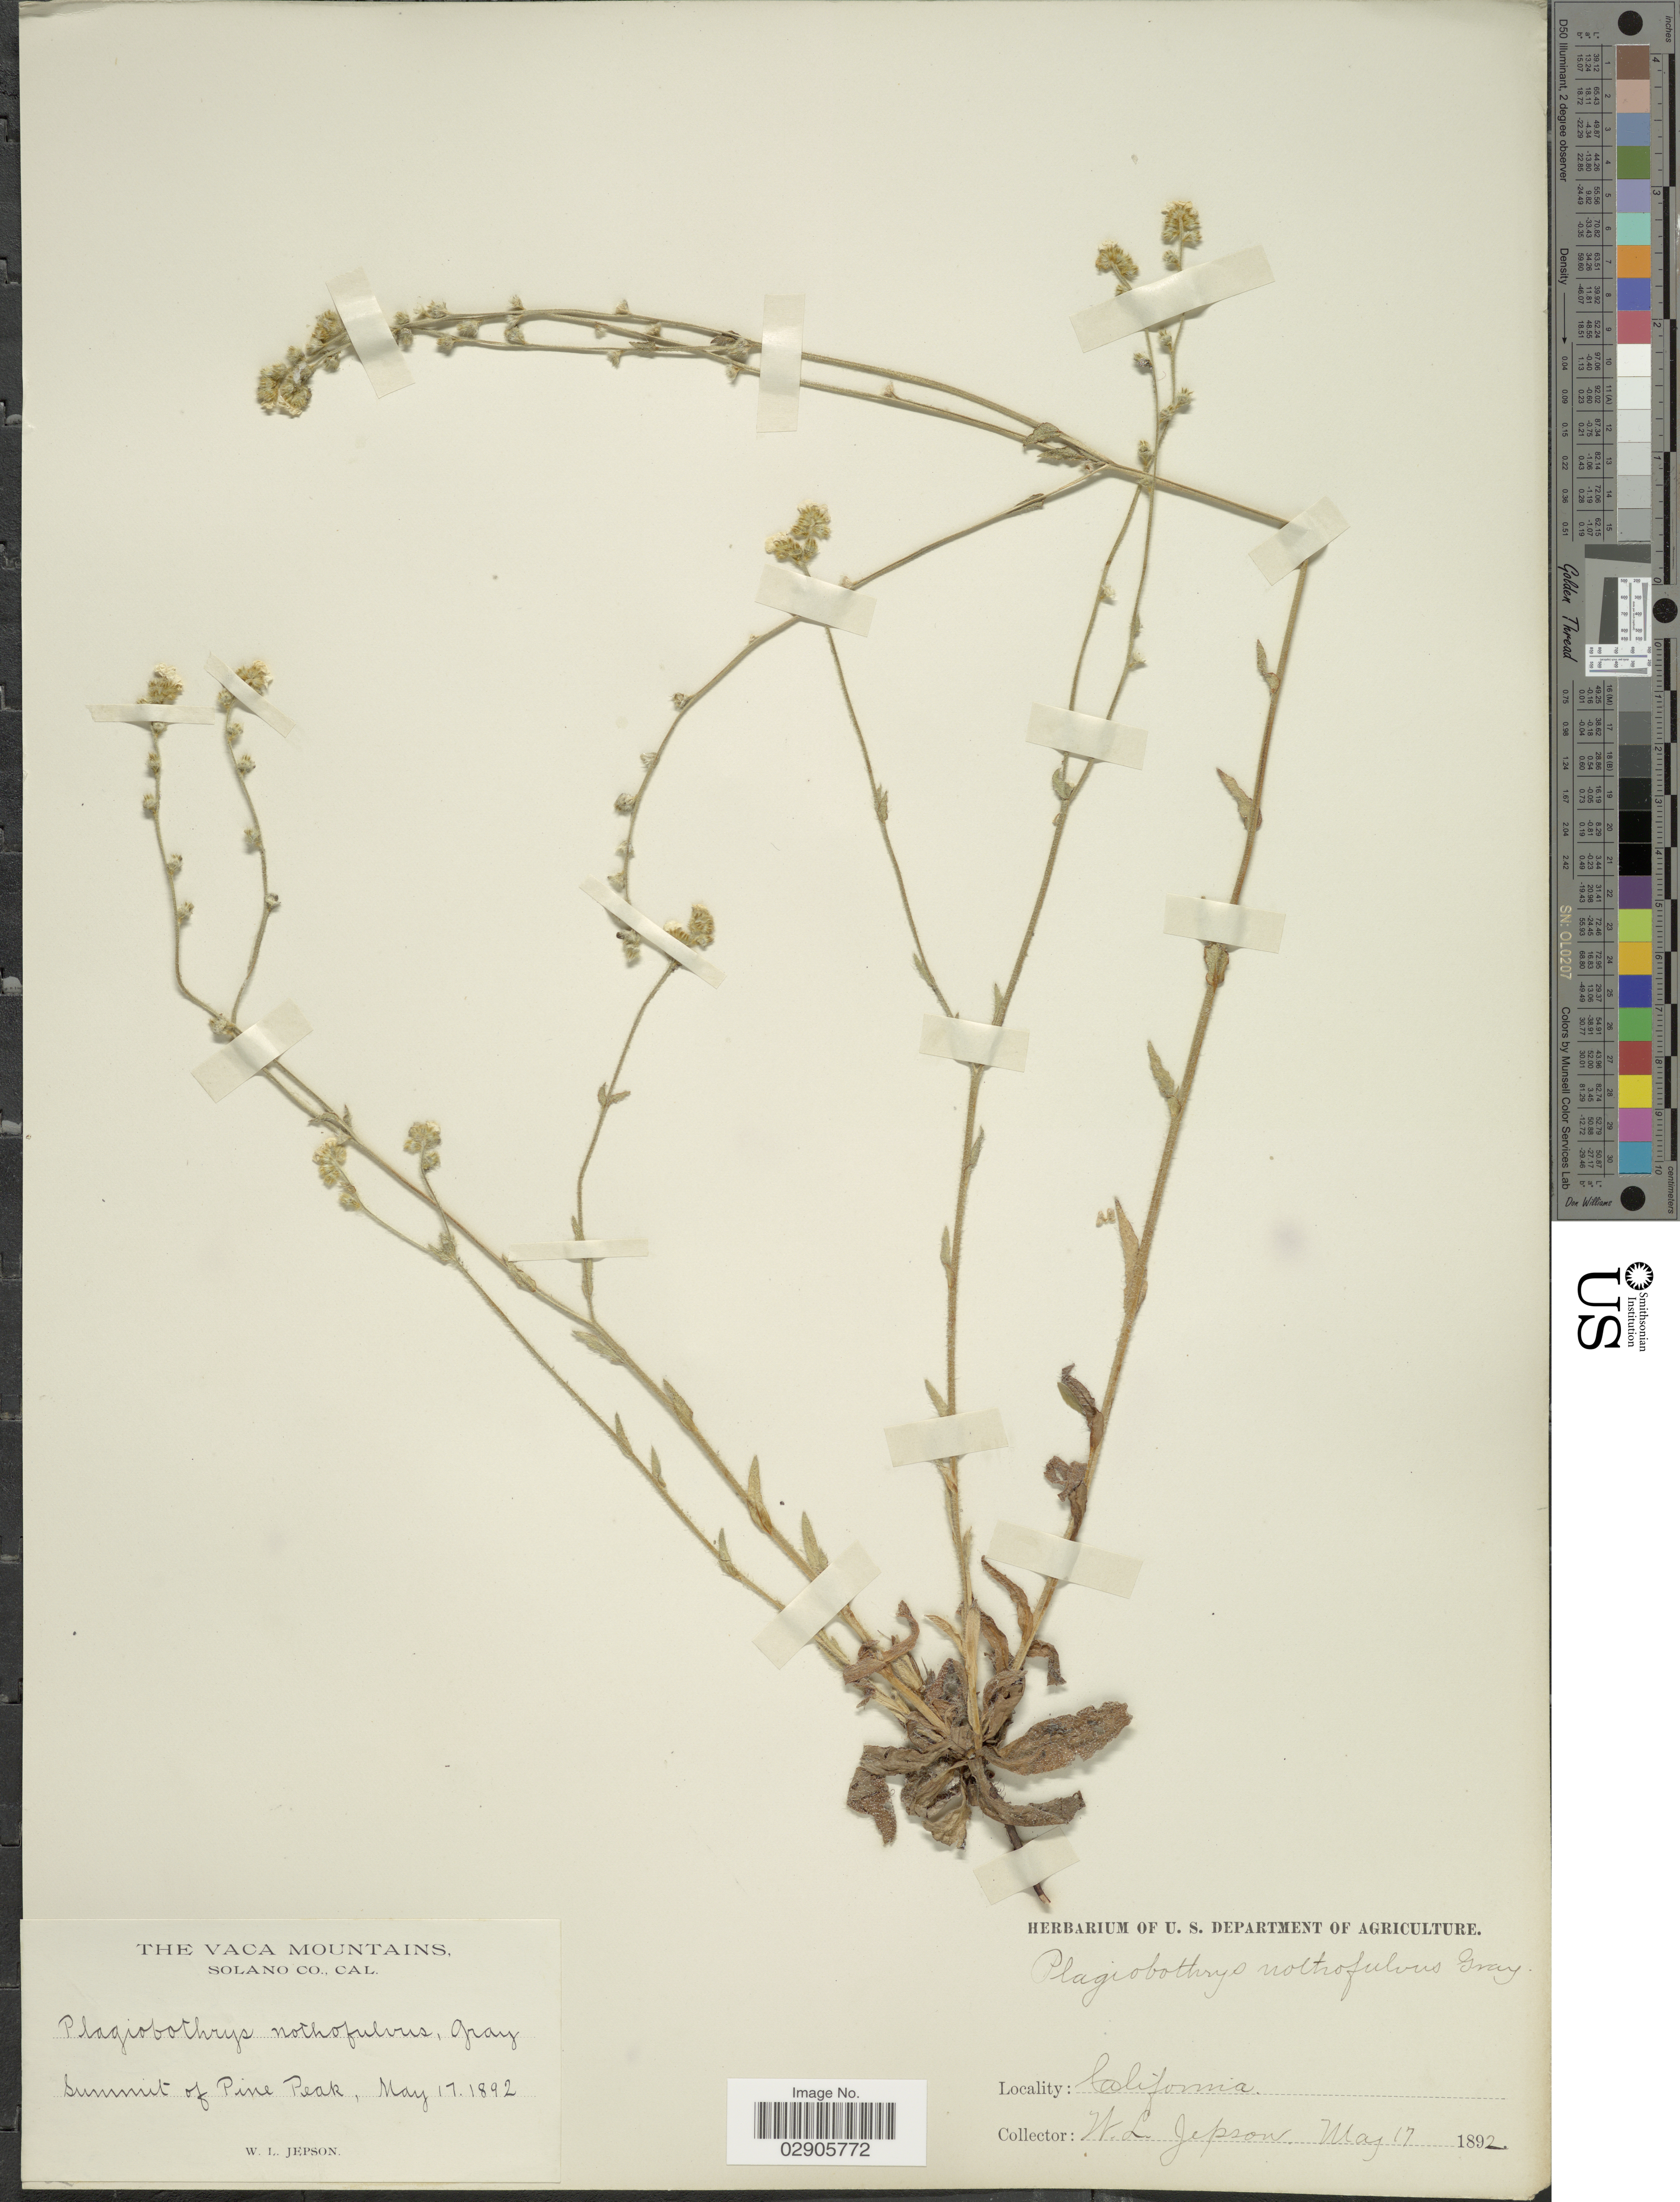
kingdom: Plantae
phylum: Tracheophyta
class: Magnoliopsida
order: Boraginales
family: Boraginaceae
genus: Plagiobothrys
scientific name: Plagiobothrys nothofulvus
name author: (A. Gray) A. Gray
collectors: W. L. Jepson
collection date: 1892-05-17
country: United States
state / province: California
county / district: Solano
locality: The Vaca Mountains, Solano Co. Summit of Pine Peak.